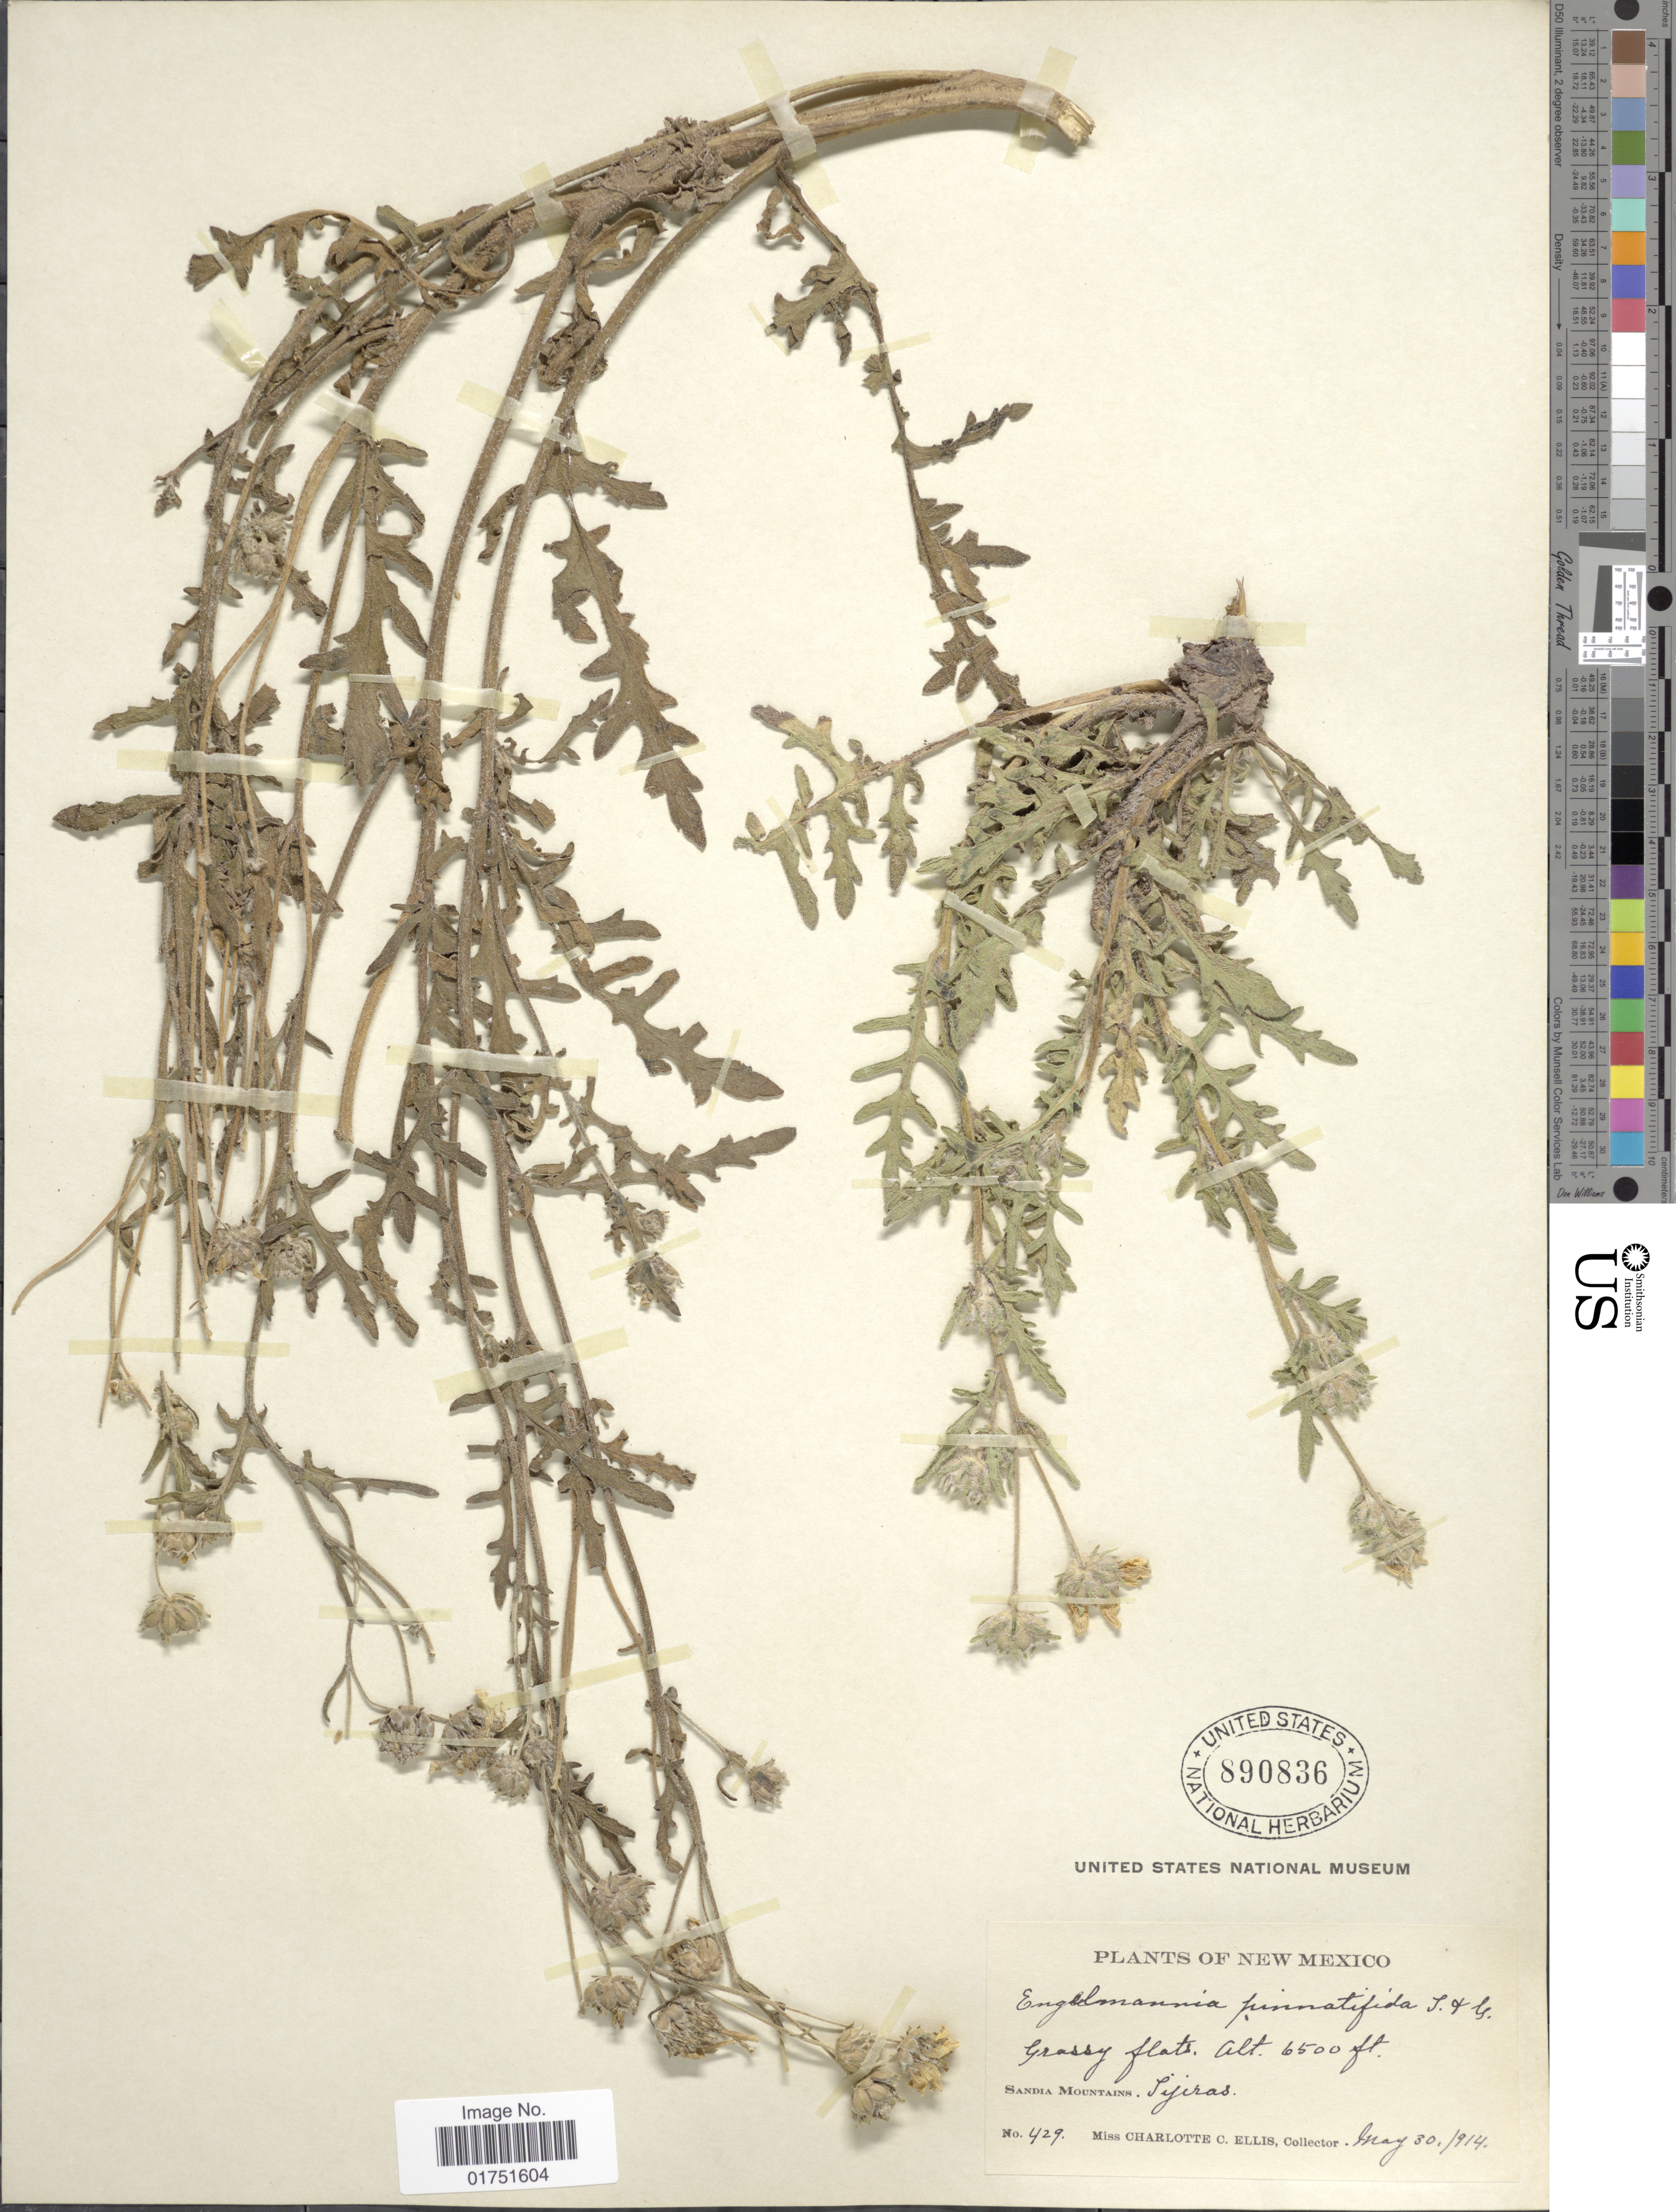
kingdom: Plantae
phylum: Tracheophyta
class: Magnoliopsida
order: Asterales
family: Asteraceae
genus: Engelmannia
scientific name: Engelmannia pinnatifida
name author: Torr. & A. Gray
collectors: C. C. Ellis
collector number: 429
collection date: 1914-05-30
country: United States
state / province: New Mexico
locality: Sandia Mountains, Tijeras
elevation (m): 1981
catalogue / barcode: US 890836